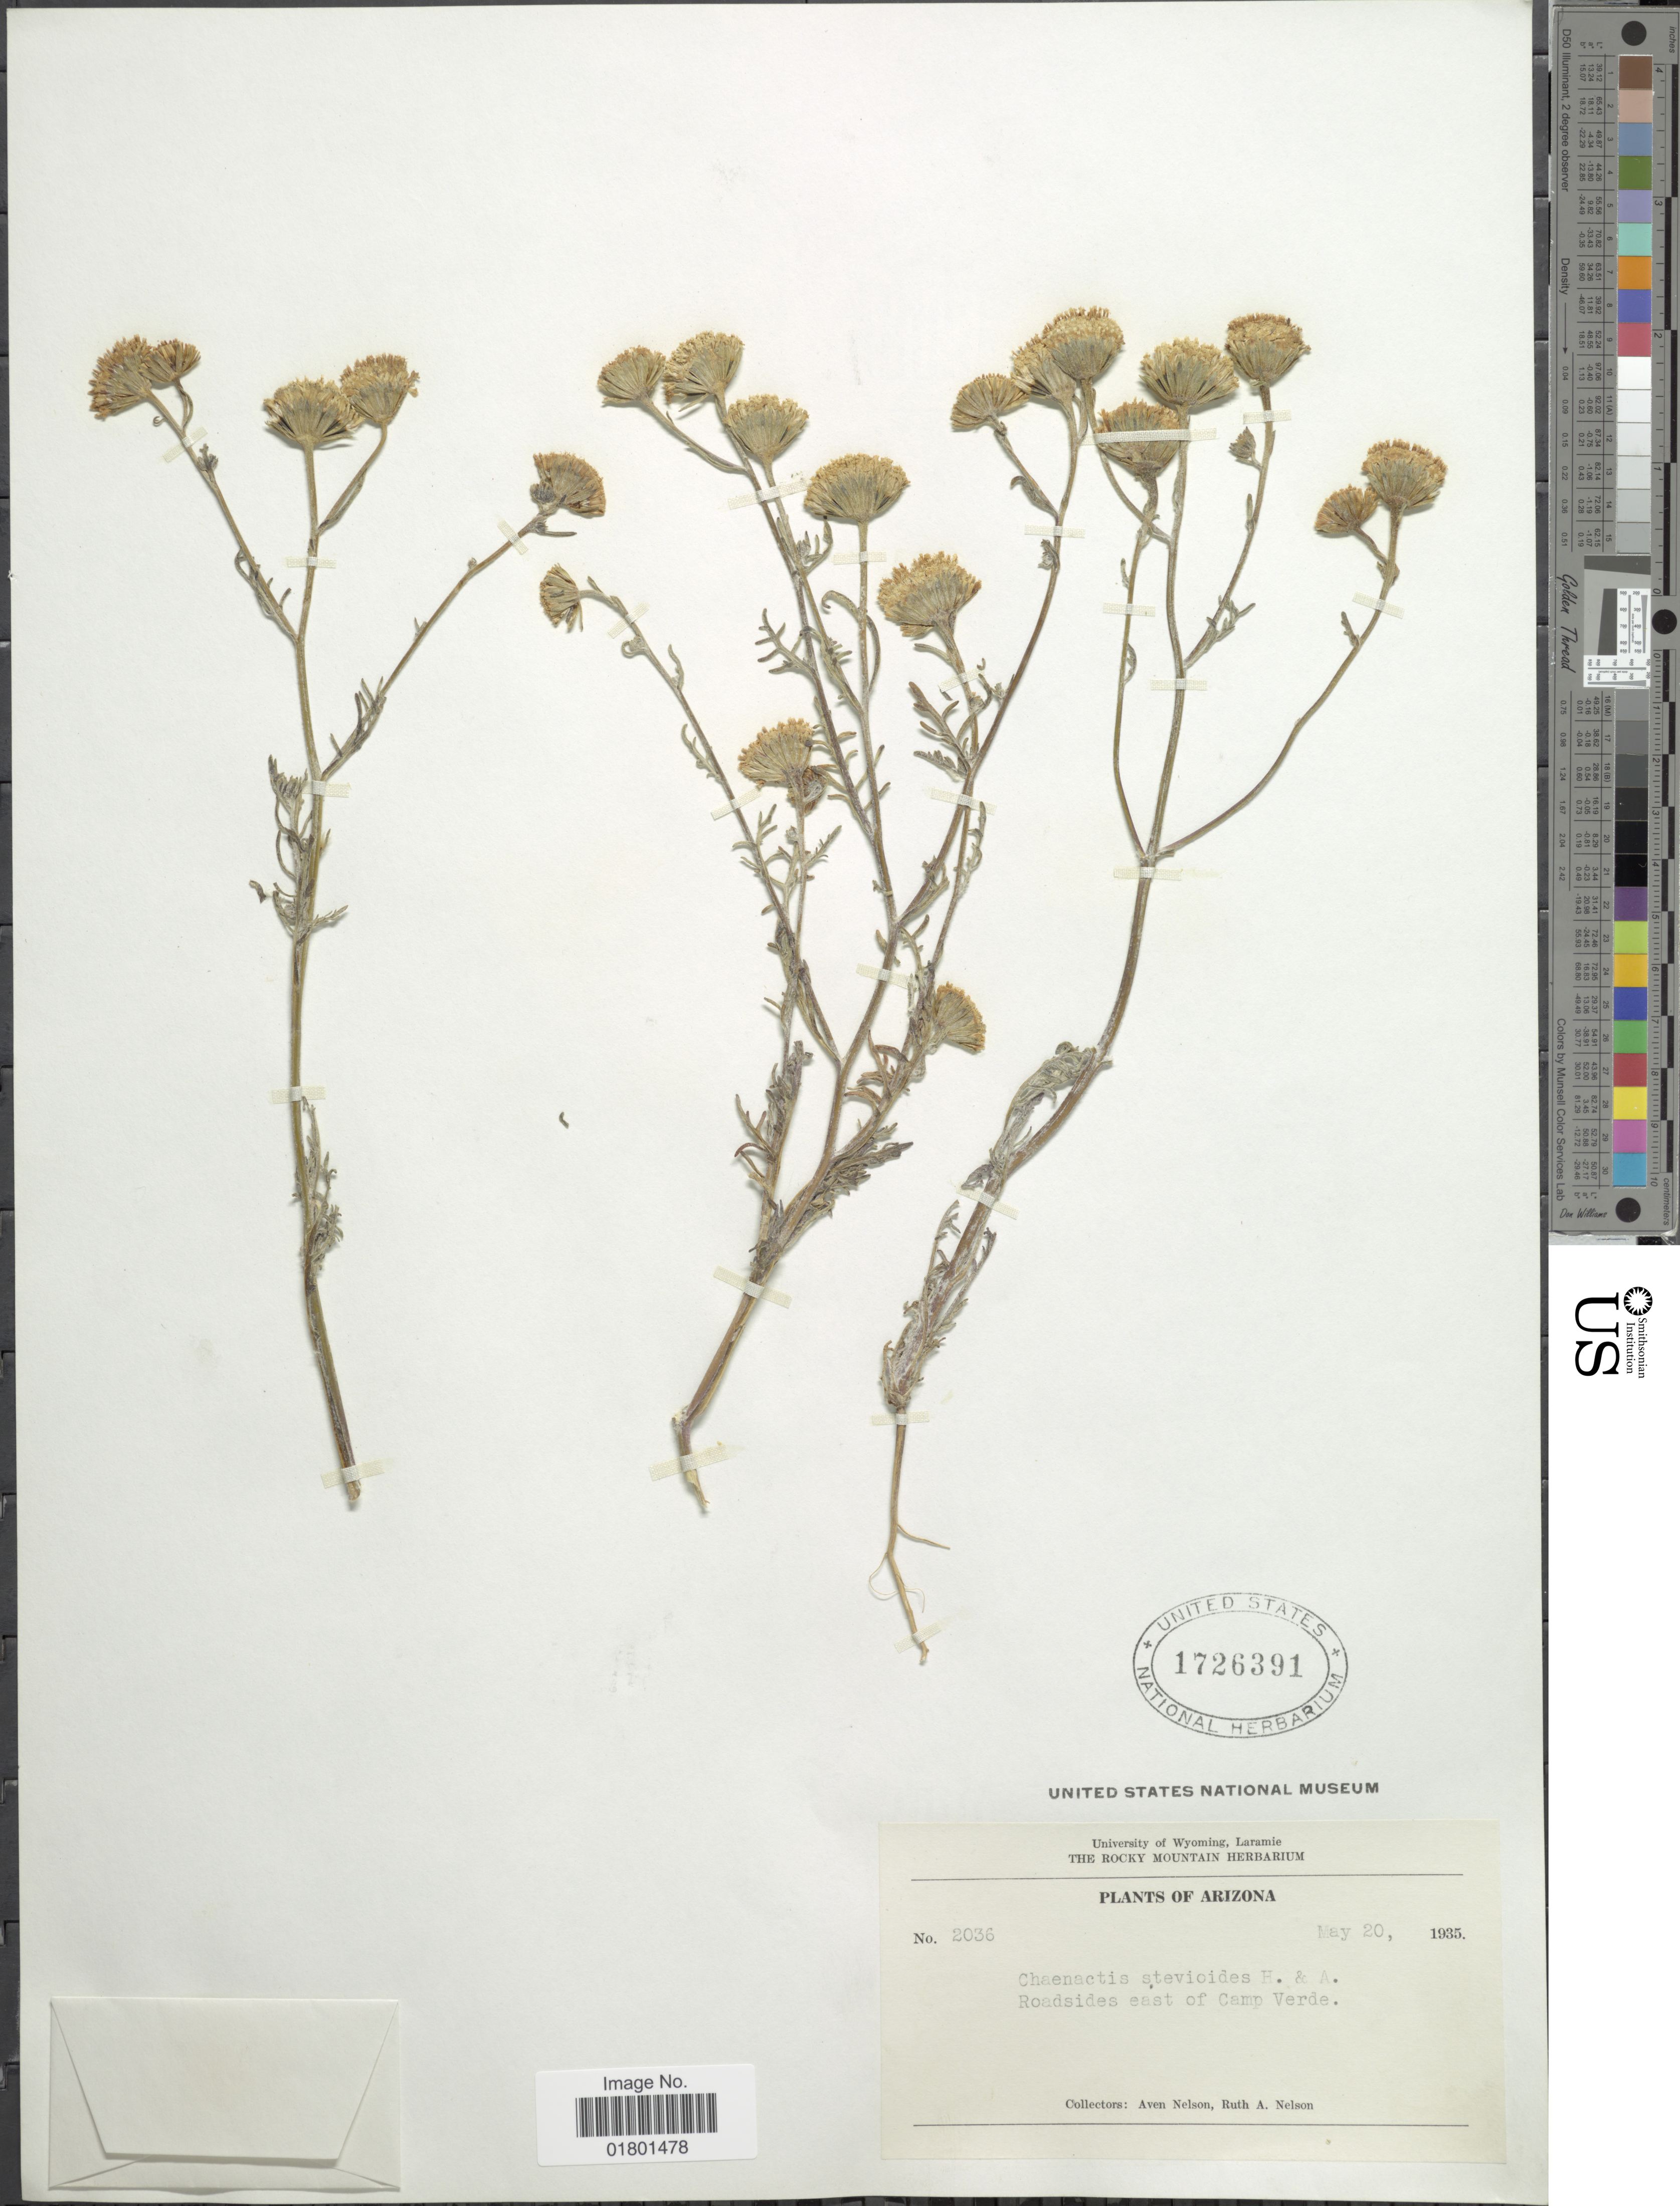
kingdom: Plantae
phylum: Tracheophyta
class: Magnoliopsida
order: Asterales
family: Asteraceae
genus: Chaenactis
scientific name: Chaenactis stevioides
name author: Hook. & Arn.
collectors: A. Nelson & R. A. Nelson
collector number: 2036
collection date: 1935-05-20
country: United States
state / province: Arizona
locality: Roadsides east of Camp Verde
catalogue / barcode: US 1726391